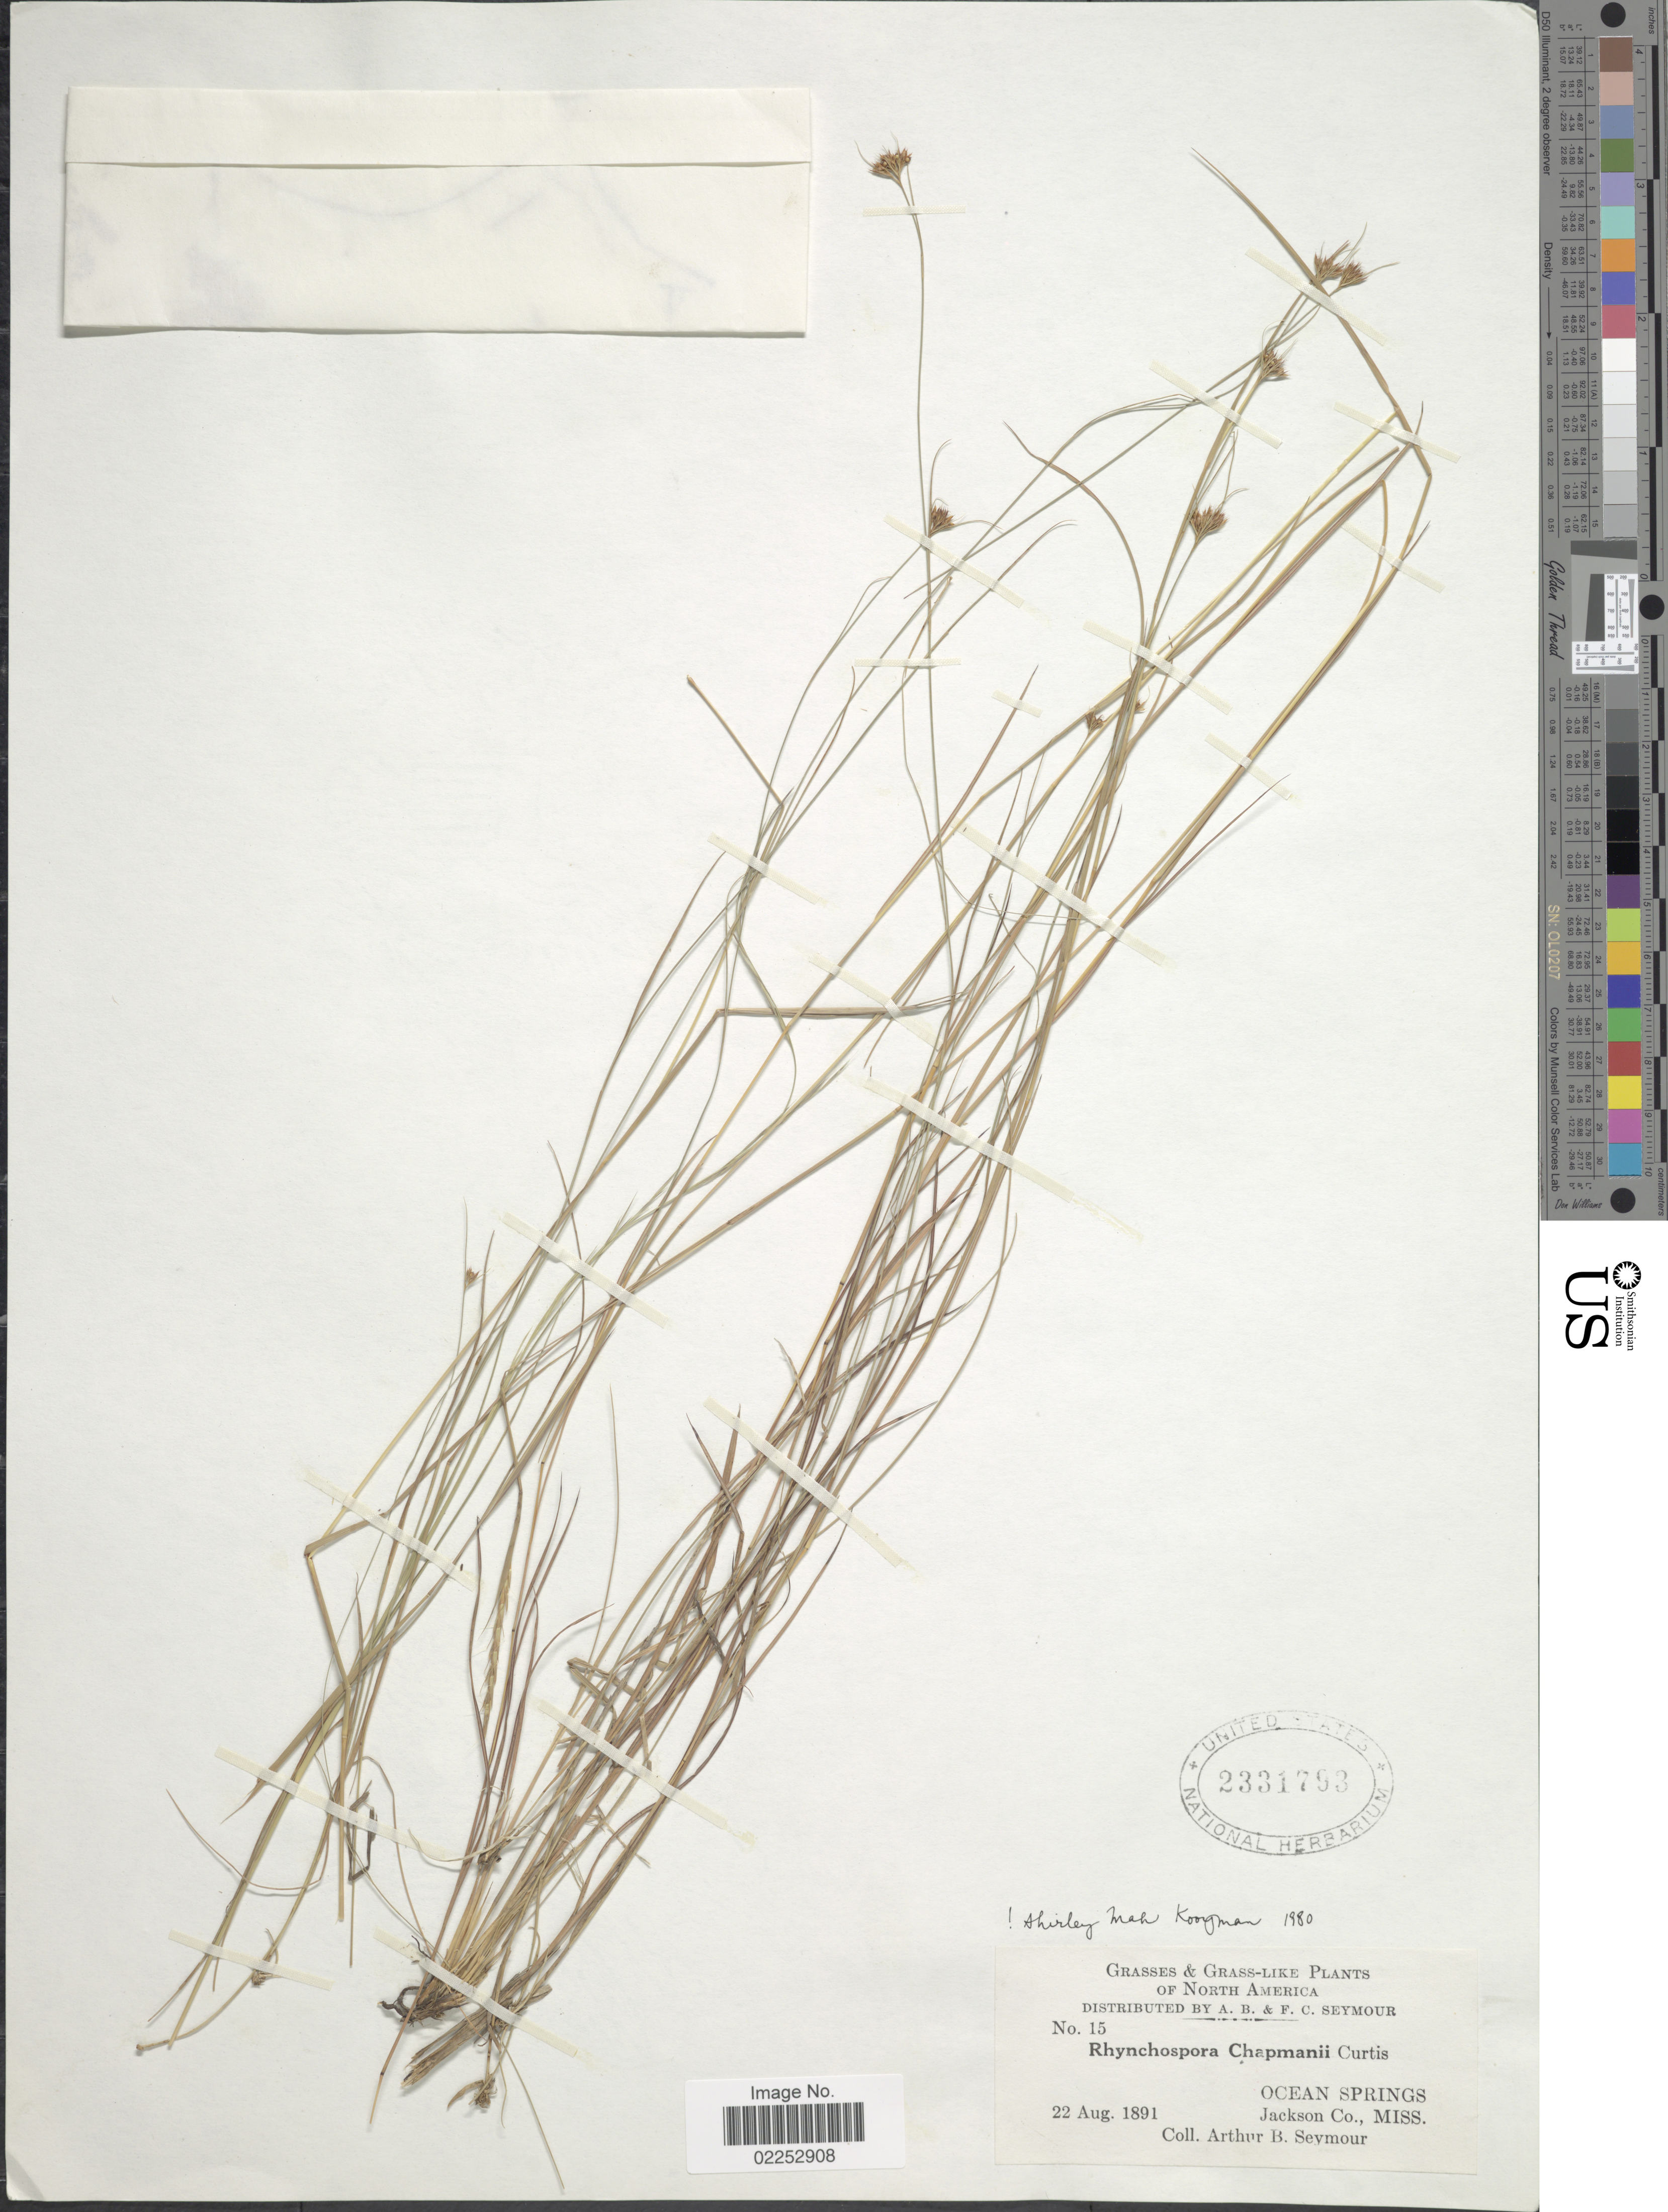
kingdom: Plantae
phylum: Tracheophyta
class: Liliopsida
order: Poales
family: Cyperaceae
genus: Rhynchospora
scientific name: Rhynchospora chapmanii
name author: M.A. Curtis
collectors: A. Seymour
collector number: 15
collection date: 1891-08-22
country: United States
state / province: Mississippi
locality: Ocean Springs. Jackson Co.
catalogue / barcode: US 2331793